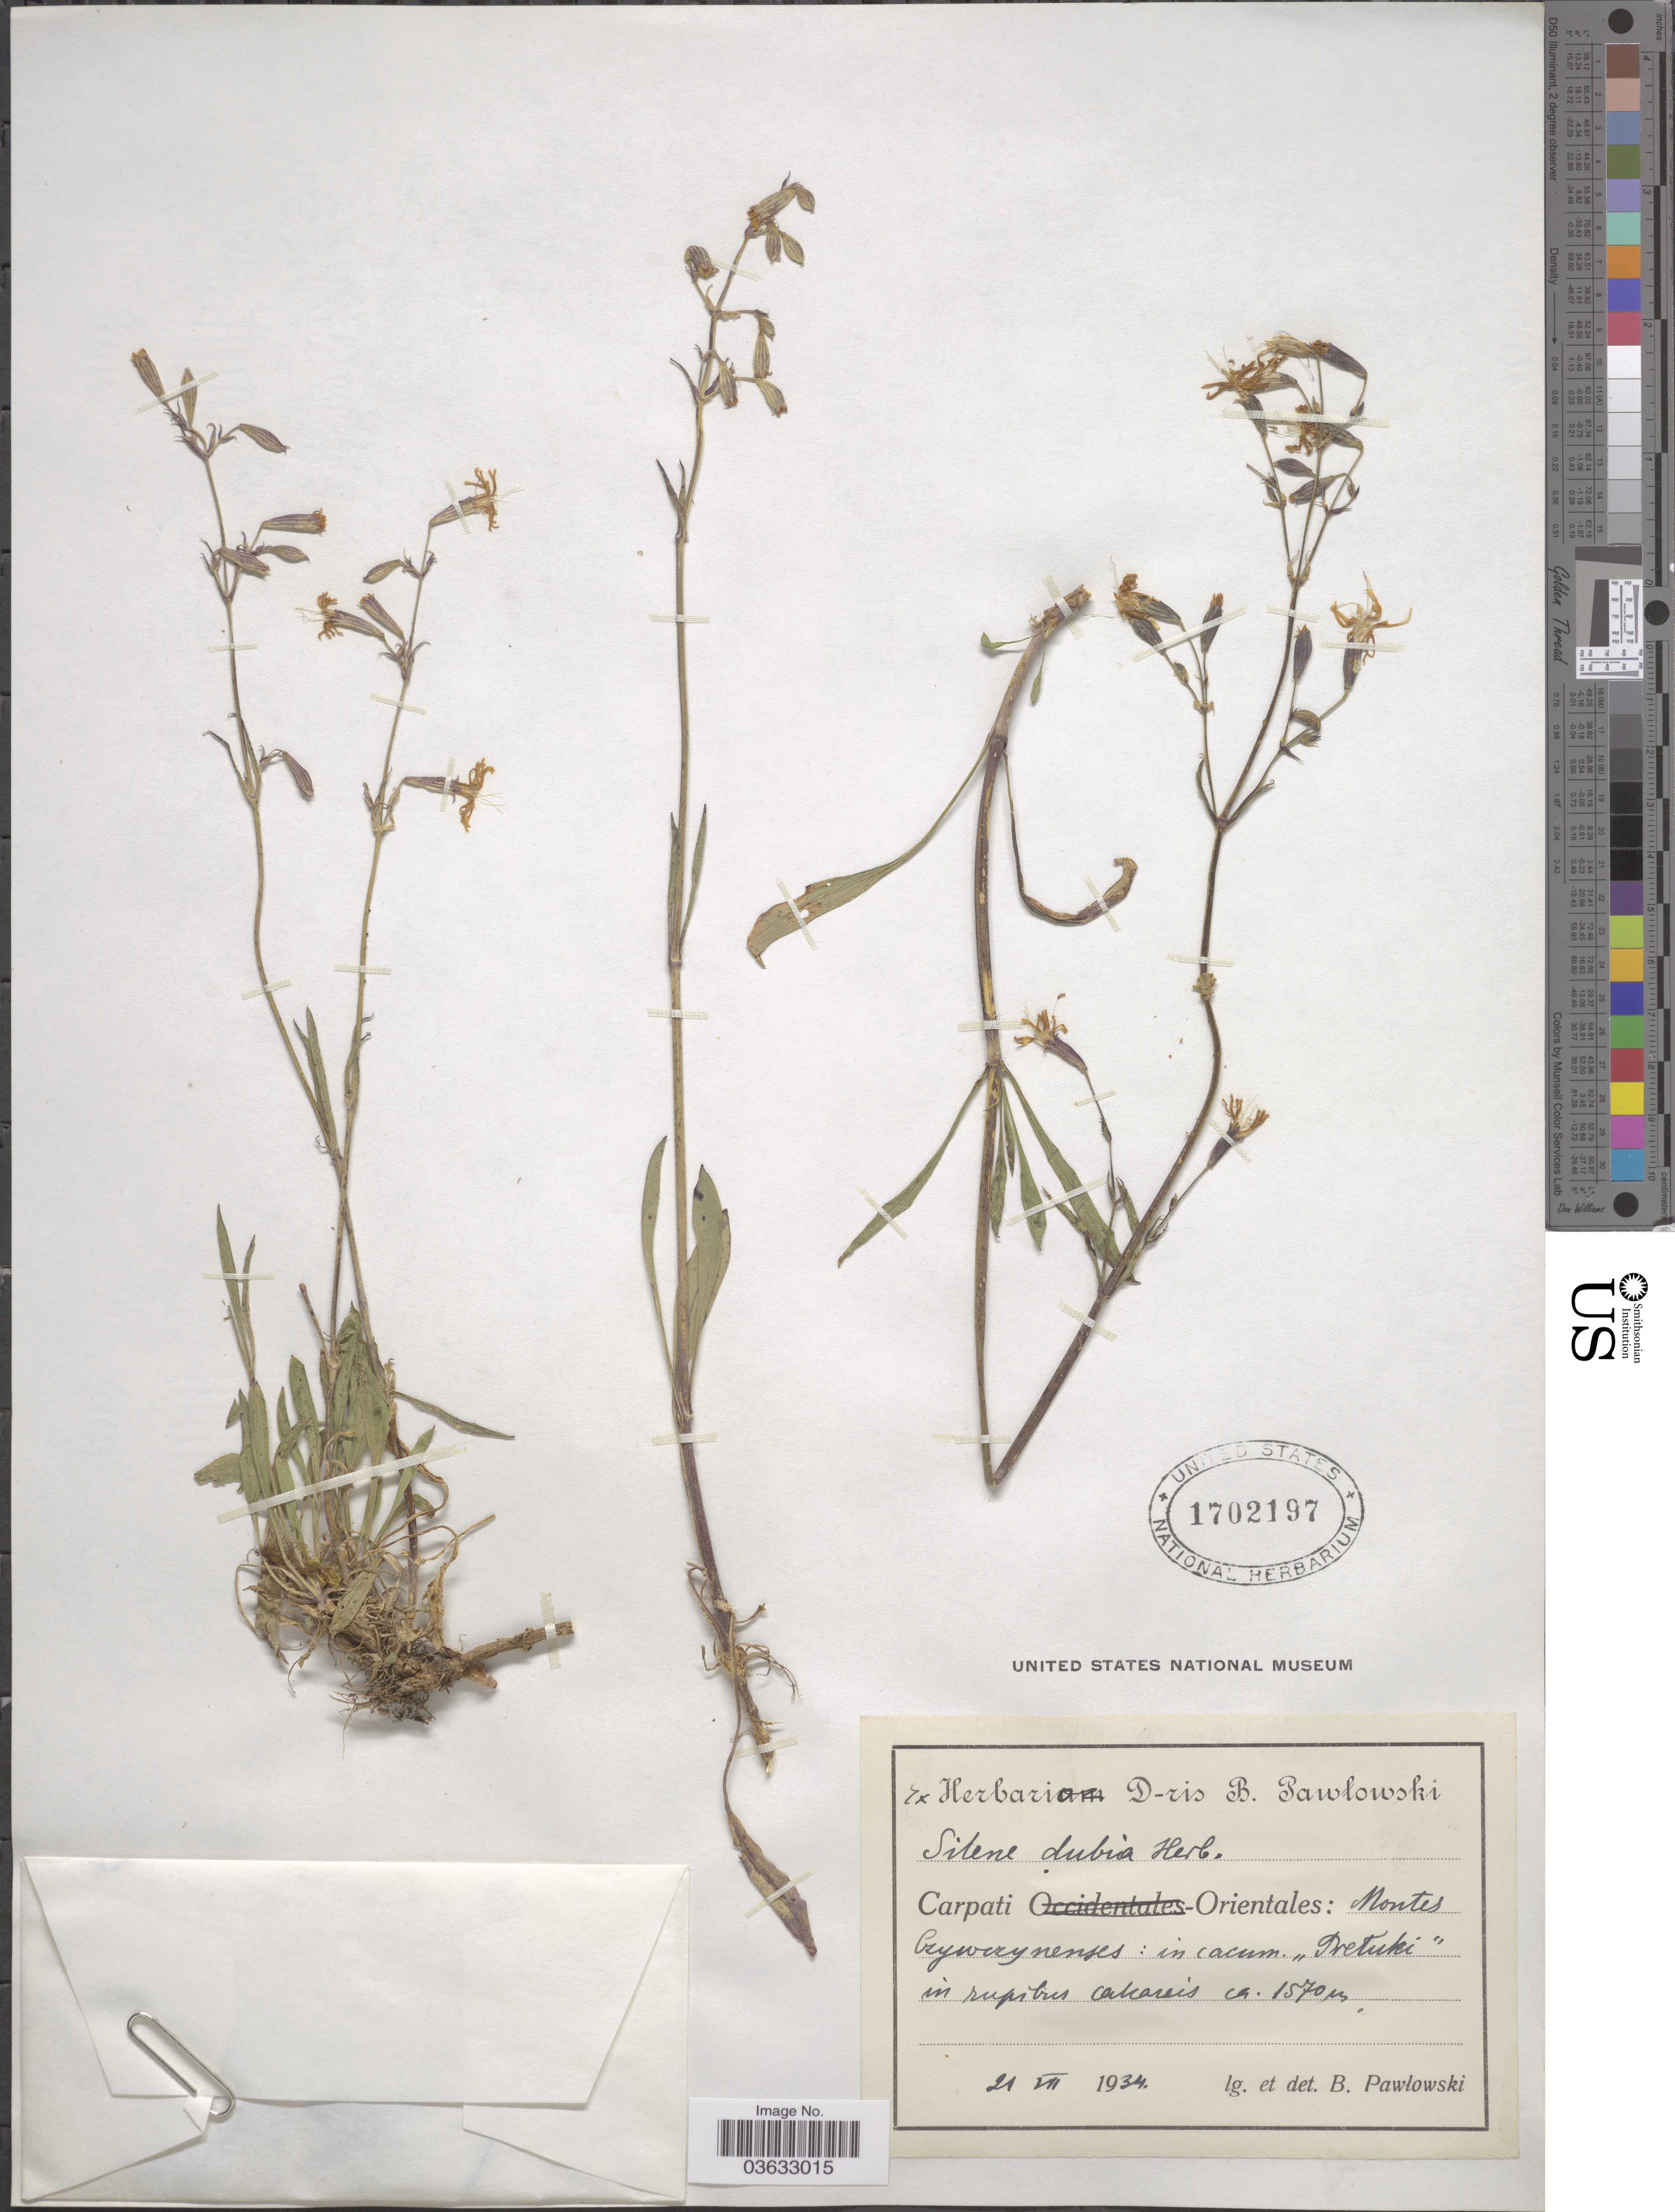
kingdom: Plantae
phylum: Tracheophyta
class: Magnoliopsida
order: Caryophyllales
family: Caryophyllaceae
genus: Silene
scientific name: Silene dubia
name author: Herbich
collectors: B. Pawlowski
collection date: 1934-07-21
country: Poland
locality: Carpati-Orientalis: Montes Czywerynenses: in cacum "Preluki" in rupibus calcareis.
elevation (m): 1570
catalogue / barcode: US 1702197